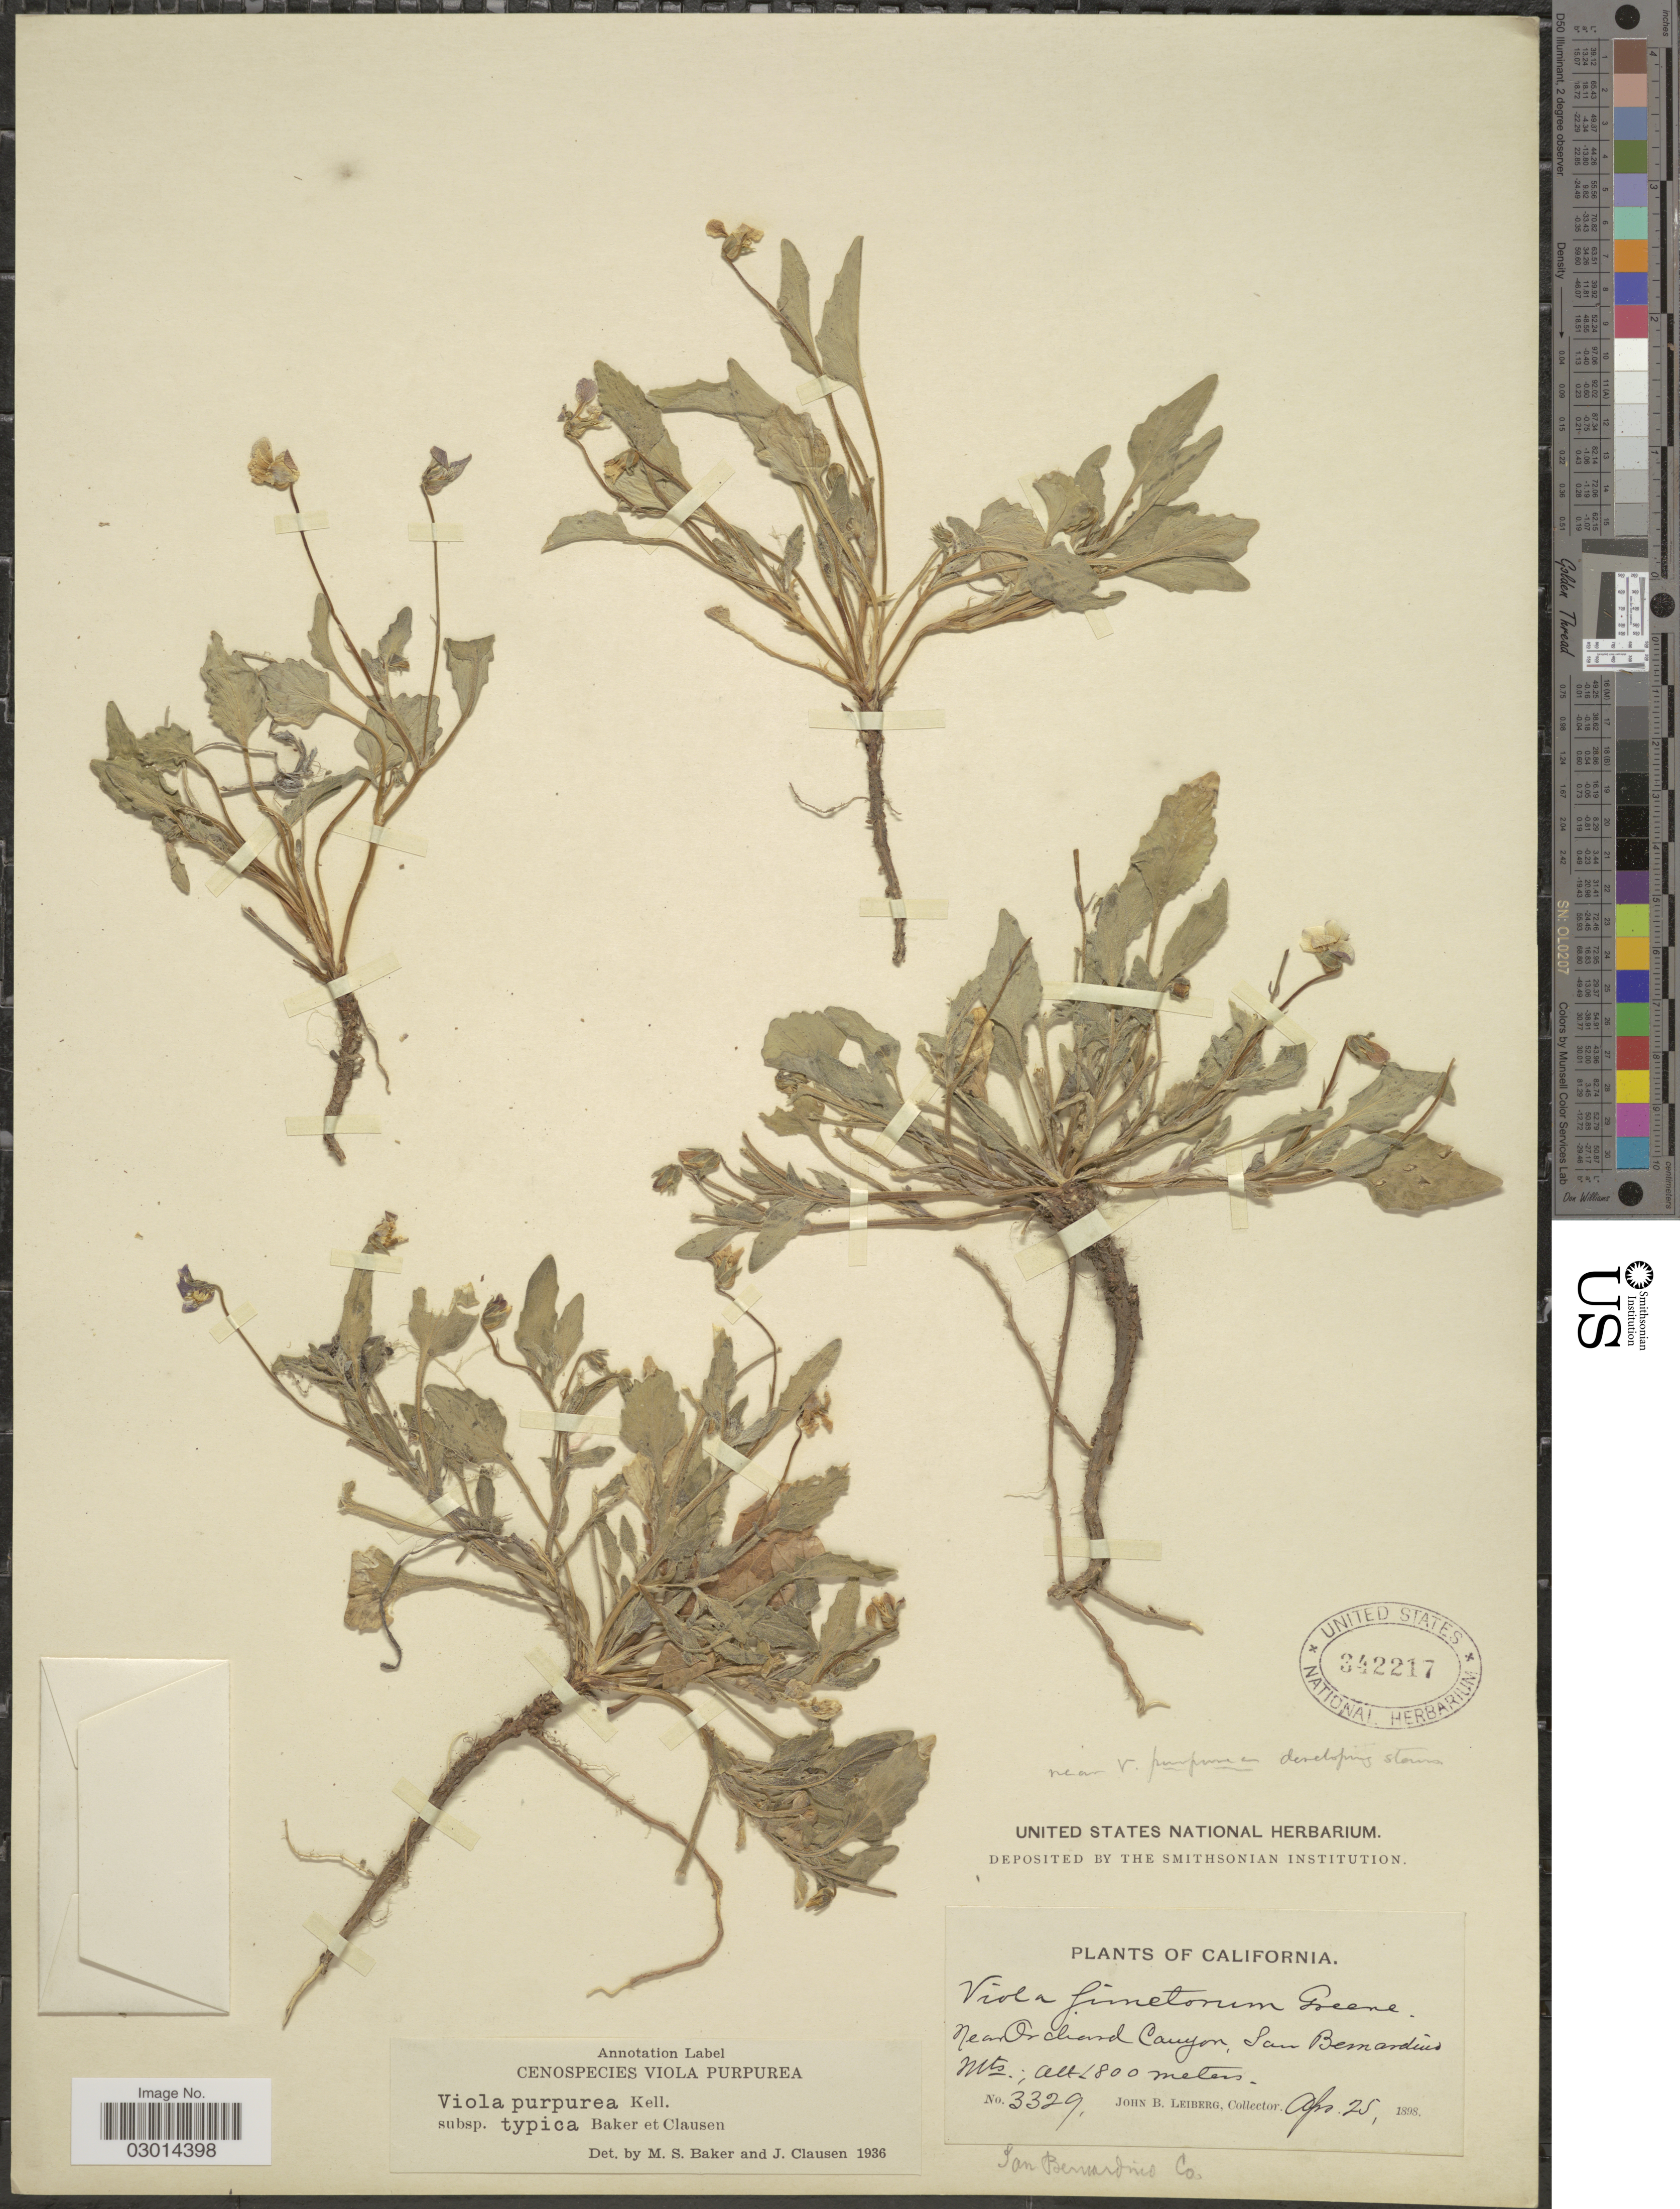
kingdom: Plantae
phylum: Tracheophyta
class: Magnoliopsida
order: Malpighiales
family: Violaceae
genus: Viola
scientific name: Viola purpurea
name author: Kellogg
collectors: J. B. Leiberg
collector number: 3329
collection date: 1898-04-25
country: United States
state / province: California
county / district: San Bernardino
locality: Near Orchand Canyon, San Bernardino Mts., San Bernardino Co.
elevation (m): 1800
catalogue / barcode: US 342217